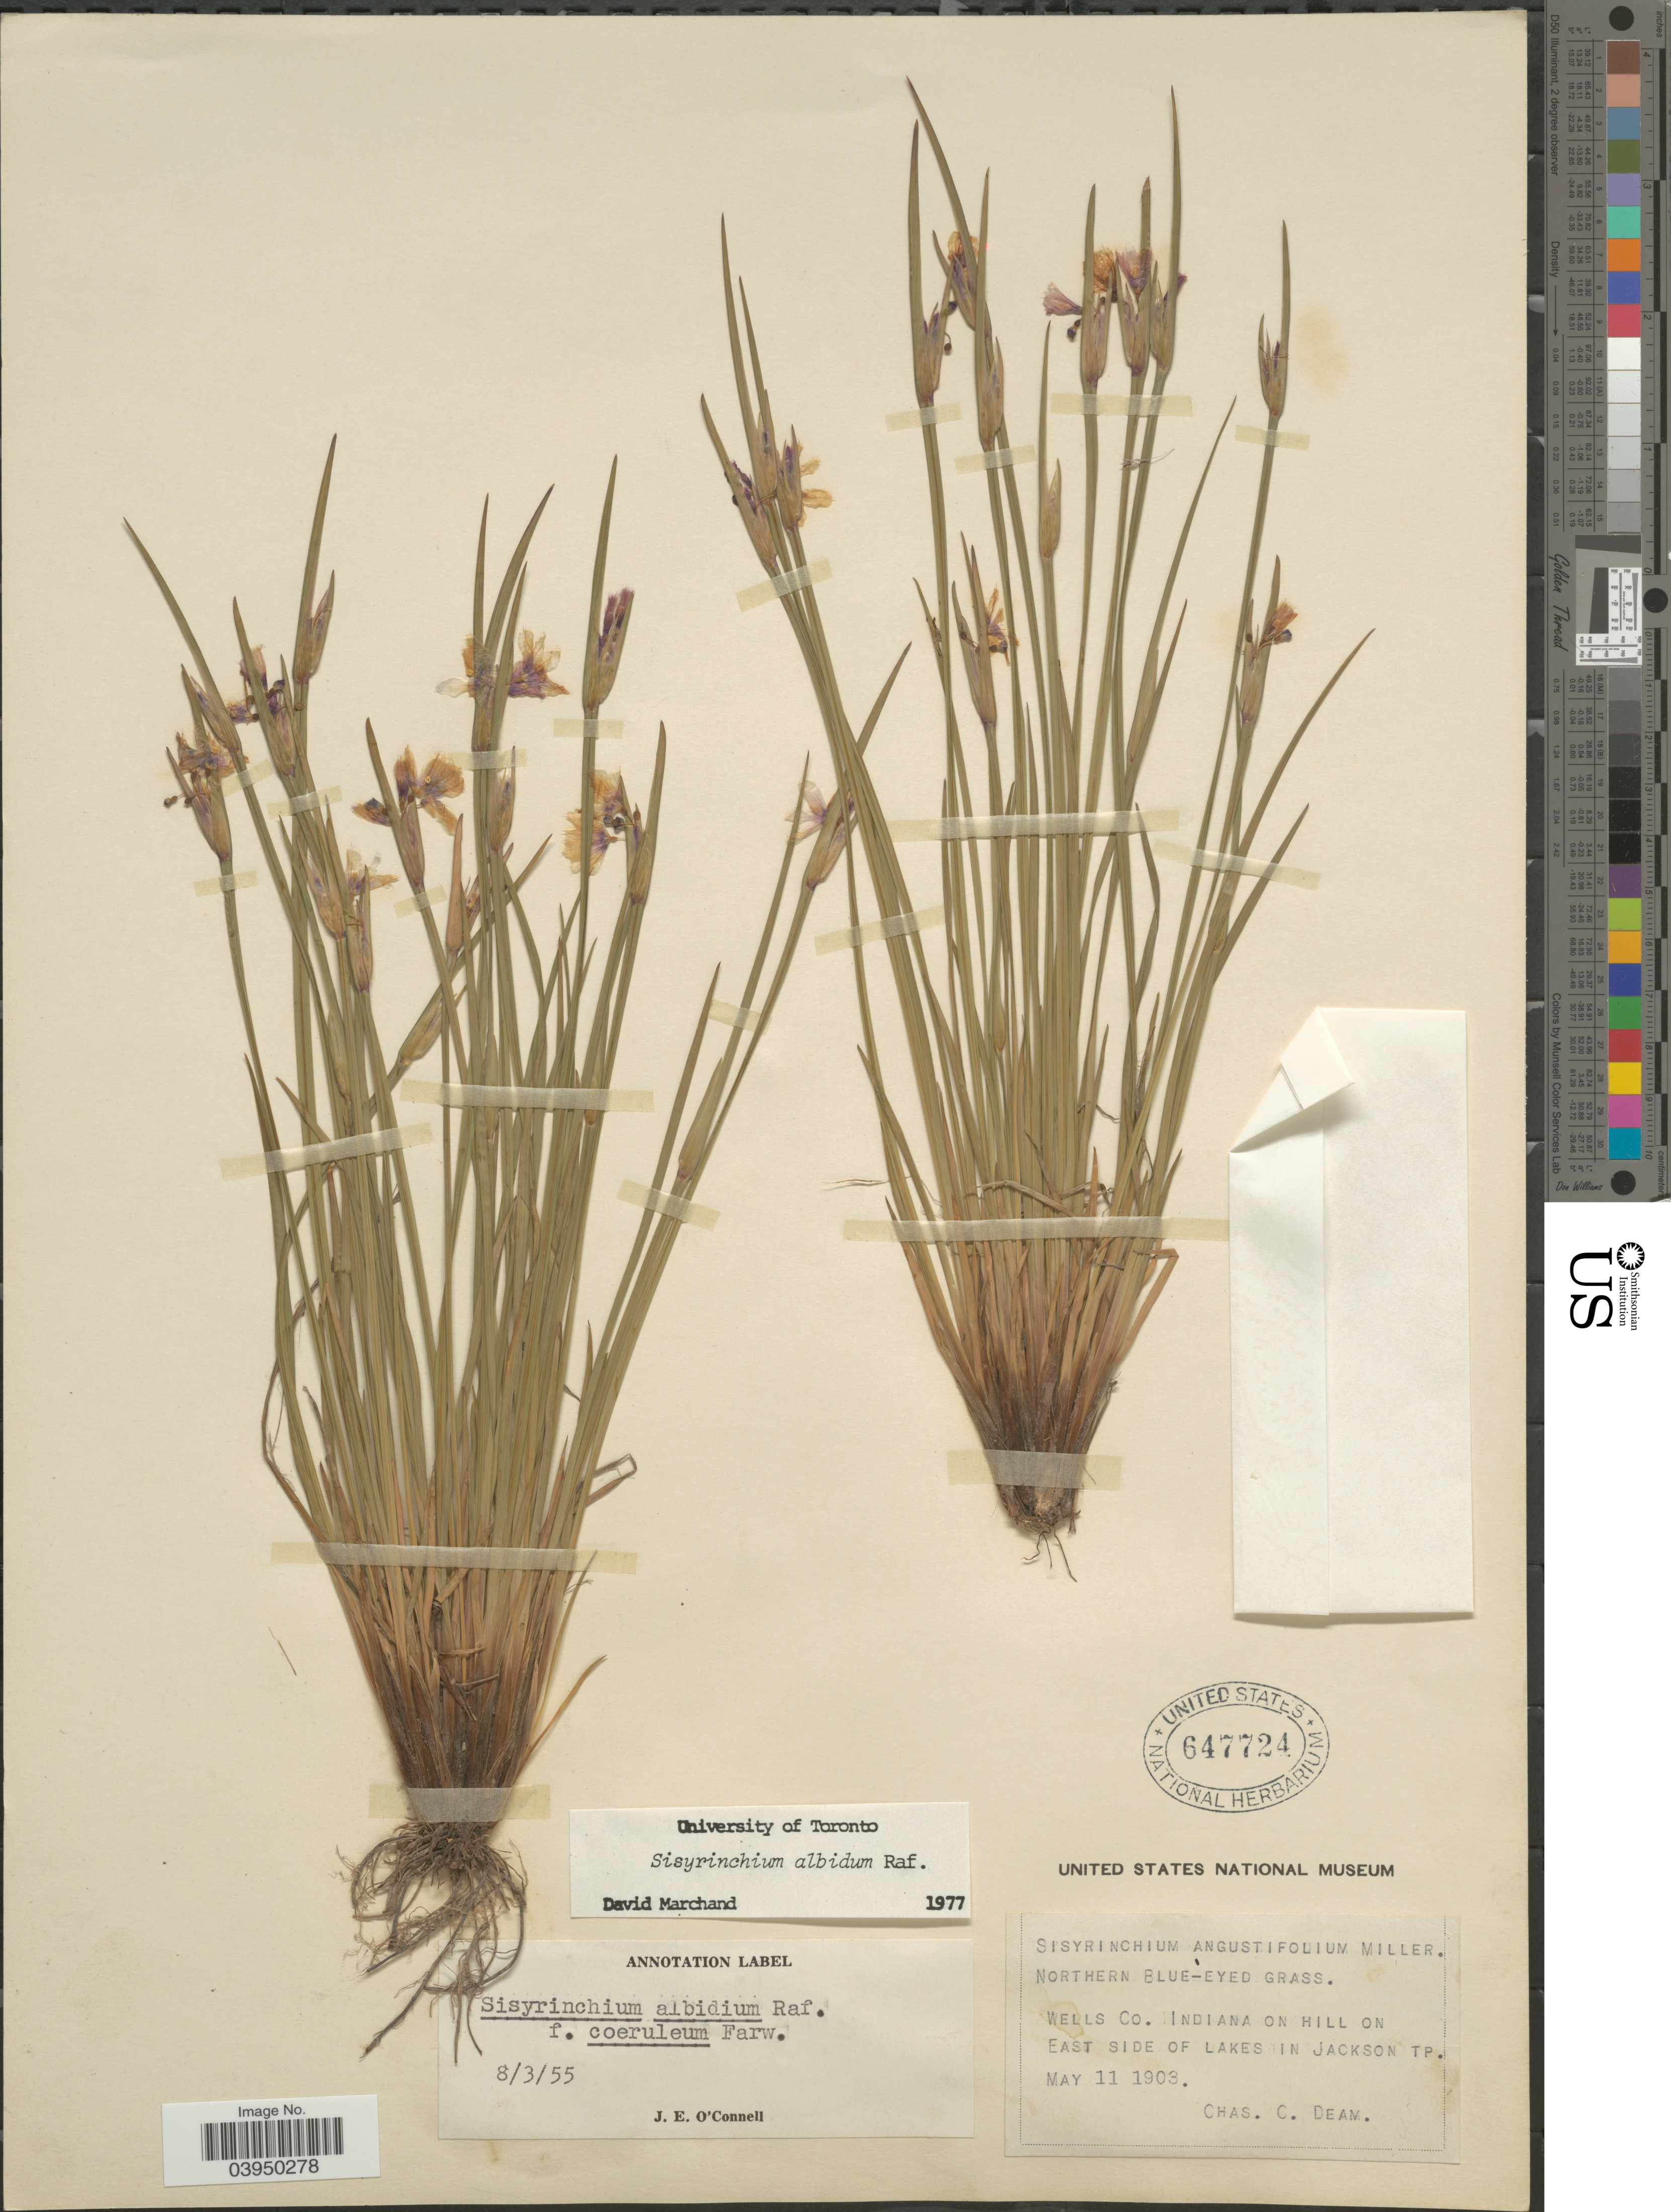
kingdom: Plantae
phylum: Tracheophyta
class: Liliopsida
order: Asparagales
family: Iridaceae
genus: Sisyrinchium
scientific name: Sisyrinchium albidum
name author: Raf.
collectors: C. C. Deam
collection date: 1903-05-11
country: United States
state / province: Indiana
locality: Wells Co. Indiana on hill on East side of lakes in Jackson Tp.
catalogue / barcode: US 647724